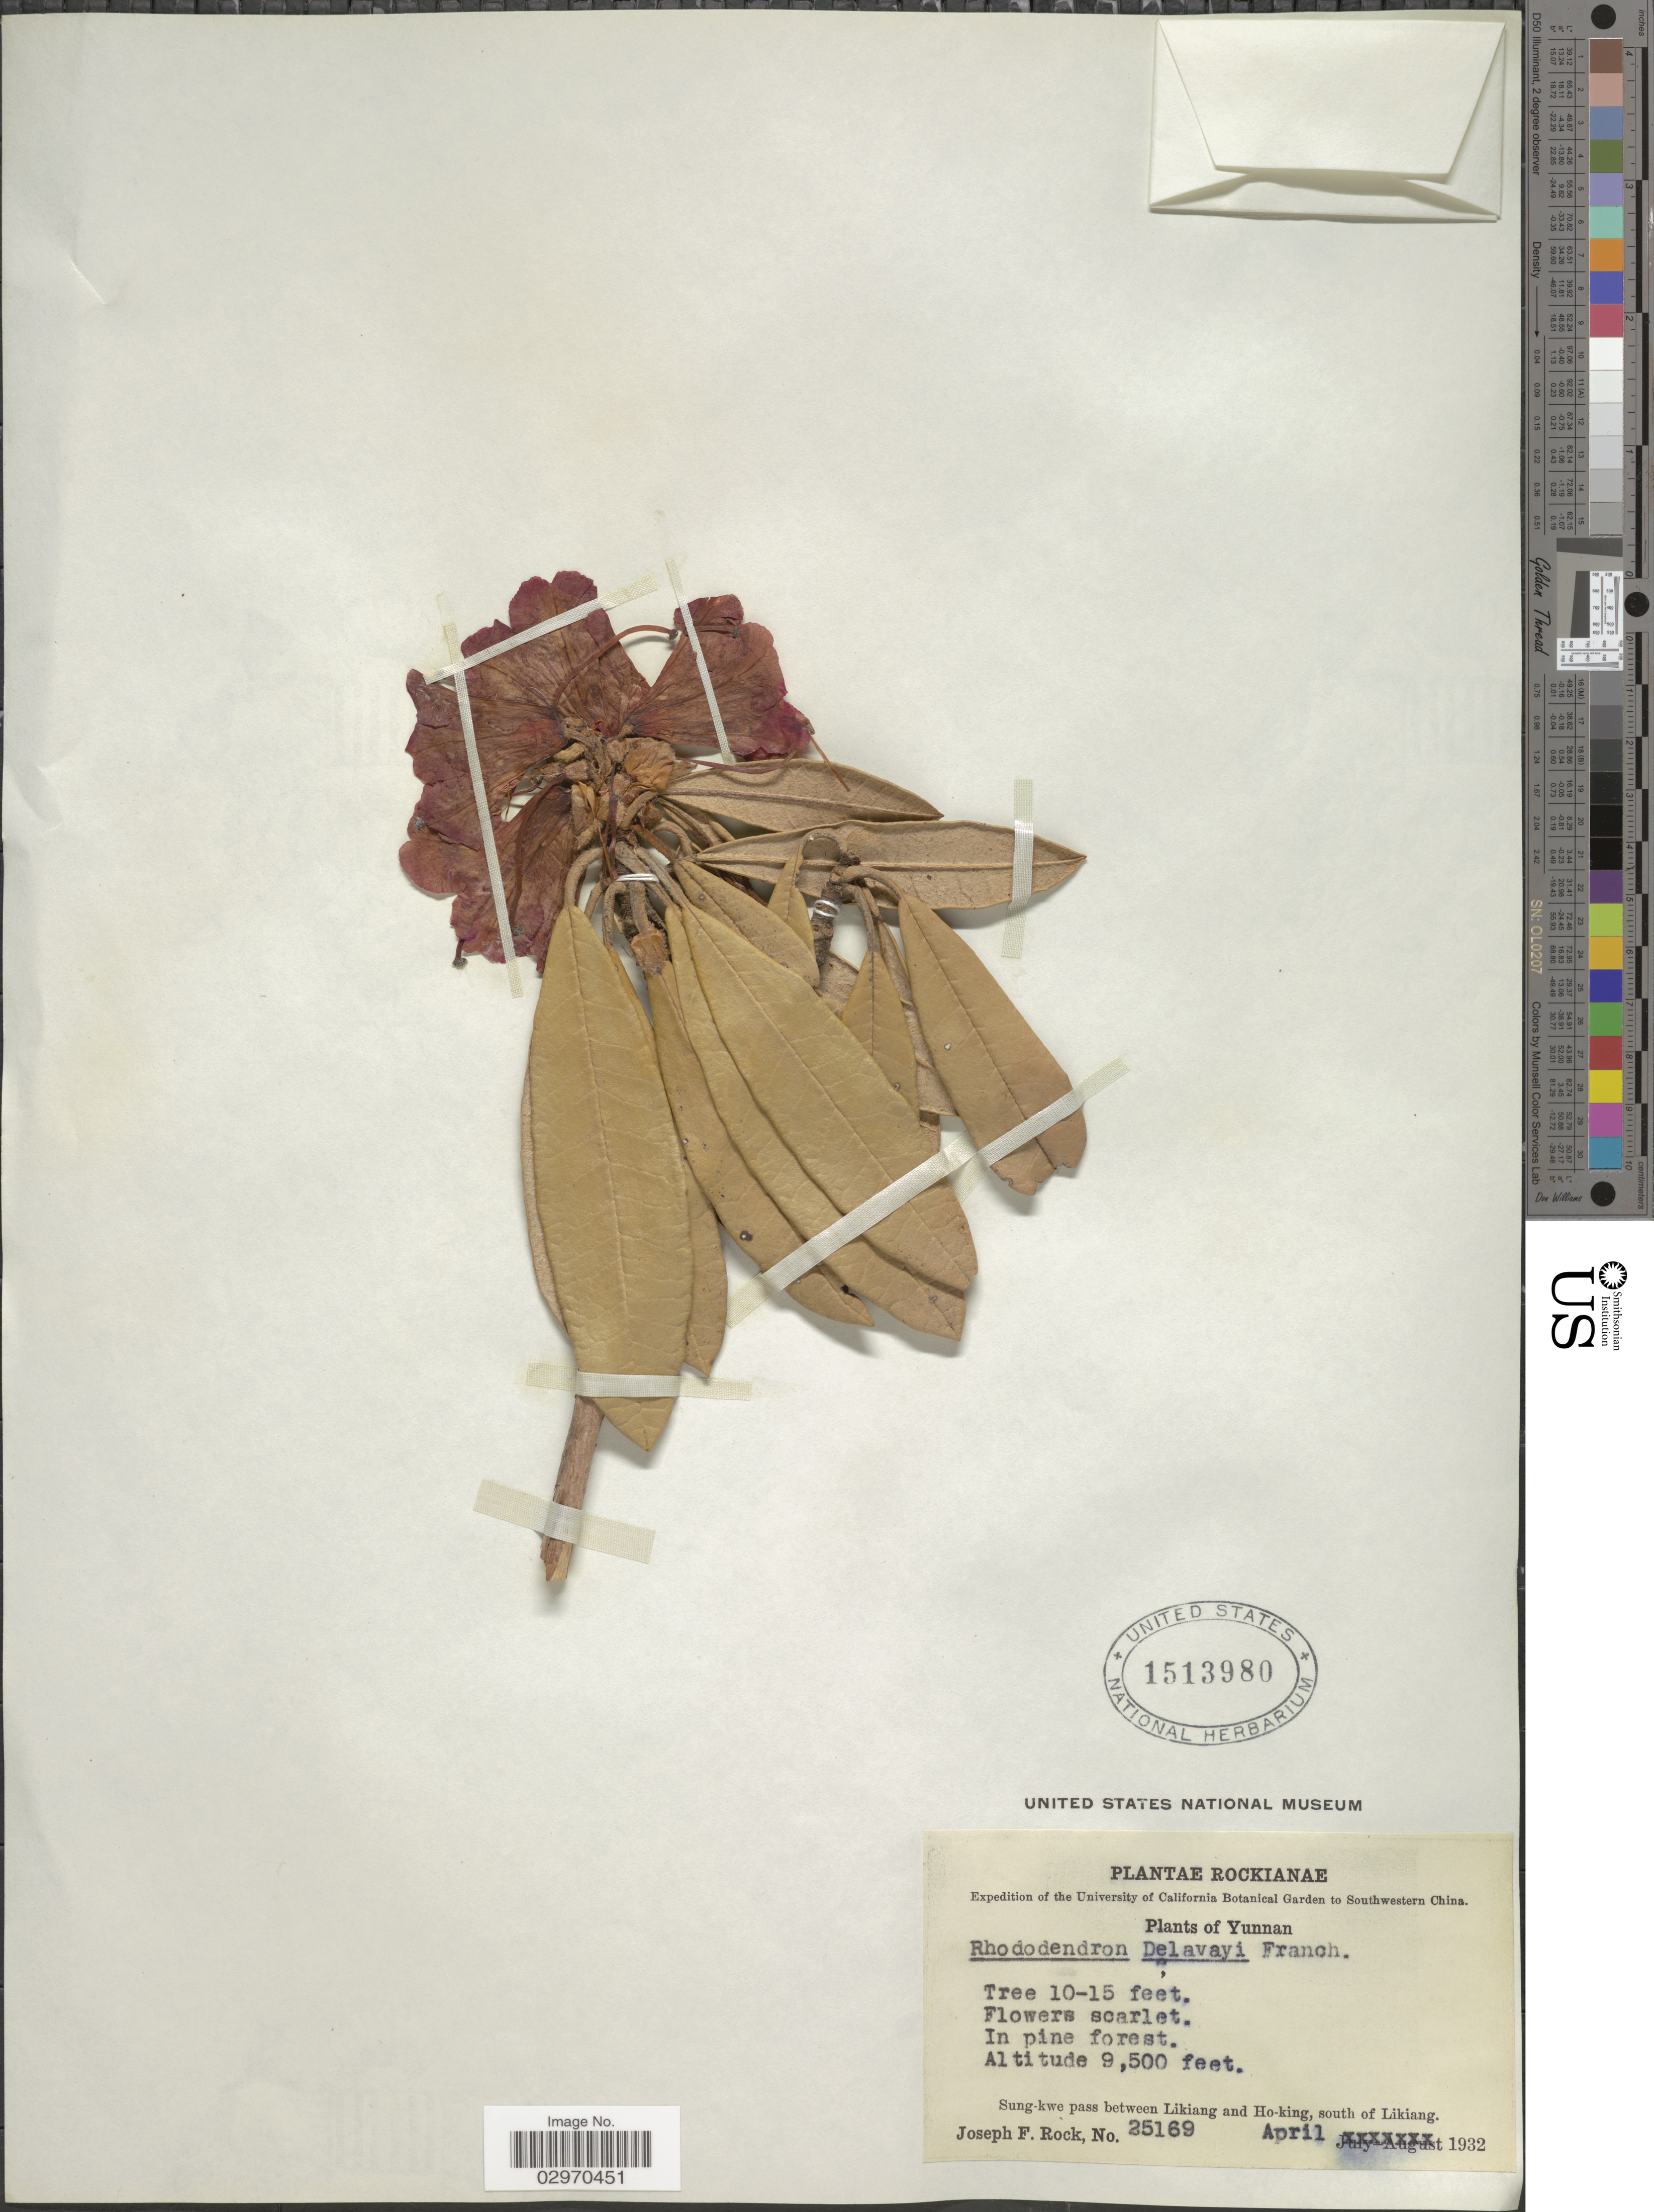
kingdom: Plantae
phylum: Tracheophyta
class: Magnoliopsida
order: Ericales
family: Ericaceae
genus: Rhododendron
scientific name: Rhododendron delavayi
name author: Franch.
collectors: J. F. Rock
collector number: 25169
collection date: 1932-04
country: China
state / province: Yunnan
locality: Southwestern China. Sung-kwe pass between Likiang and Ho-king, south of Likiang.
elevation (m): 2896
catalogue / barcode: US 1513980